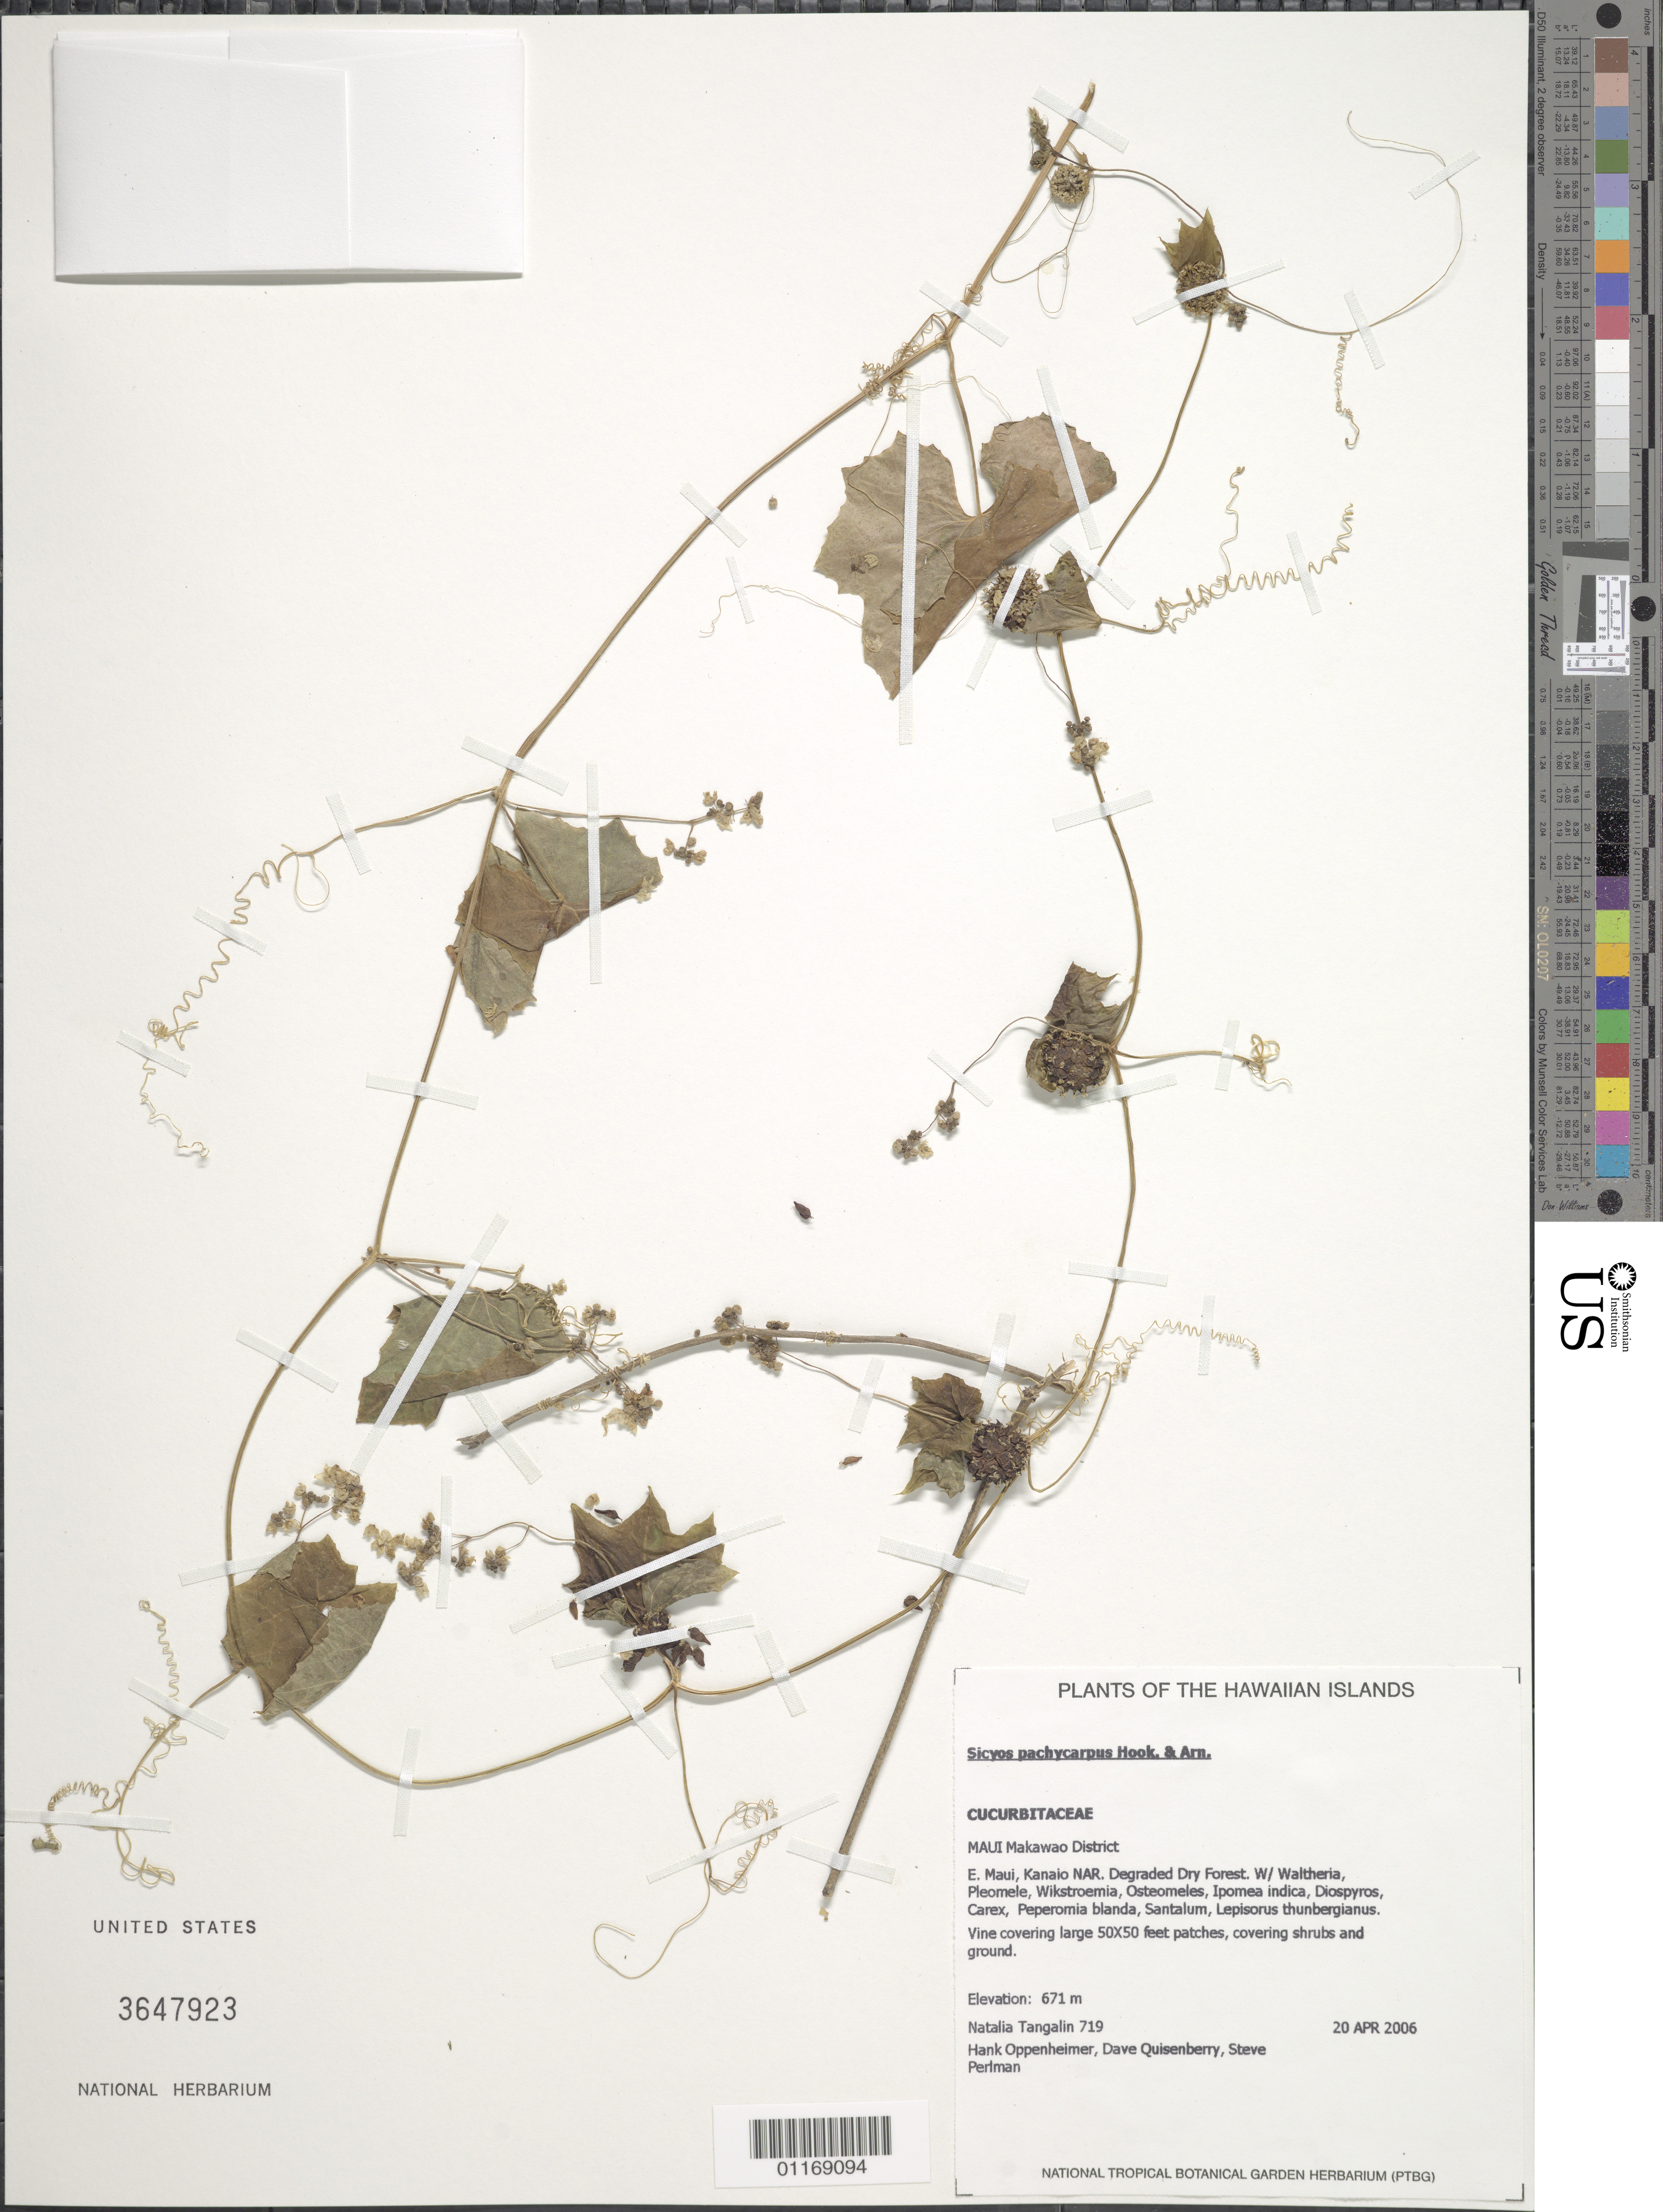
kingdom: Plantae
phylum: Tracheophyta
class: Magnoliopsida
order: Cucurbitales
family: Cucurbitaceae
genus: Sicyos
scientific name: Sicyos pachycarpus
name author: Hook. & Arn.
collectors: N. Tangalin, H. L. Oppenheimer, S. Quisenberry & S. P. Perlman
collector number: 719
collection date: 2006-04-20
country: United States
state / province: Hawaii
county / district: Maui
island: Maui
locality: E. Maui, Kanaio NAR.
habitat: Degraded dry forest.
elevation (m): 671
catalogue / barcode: US 3647923